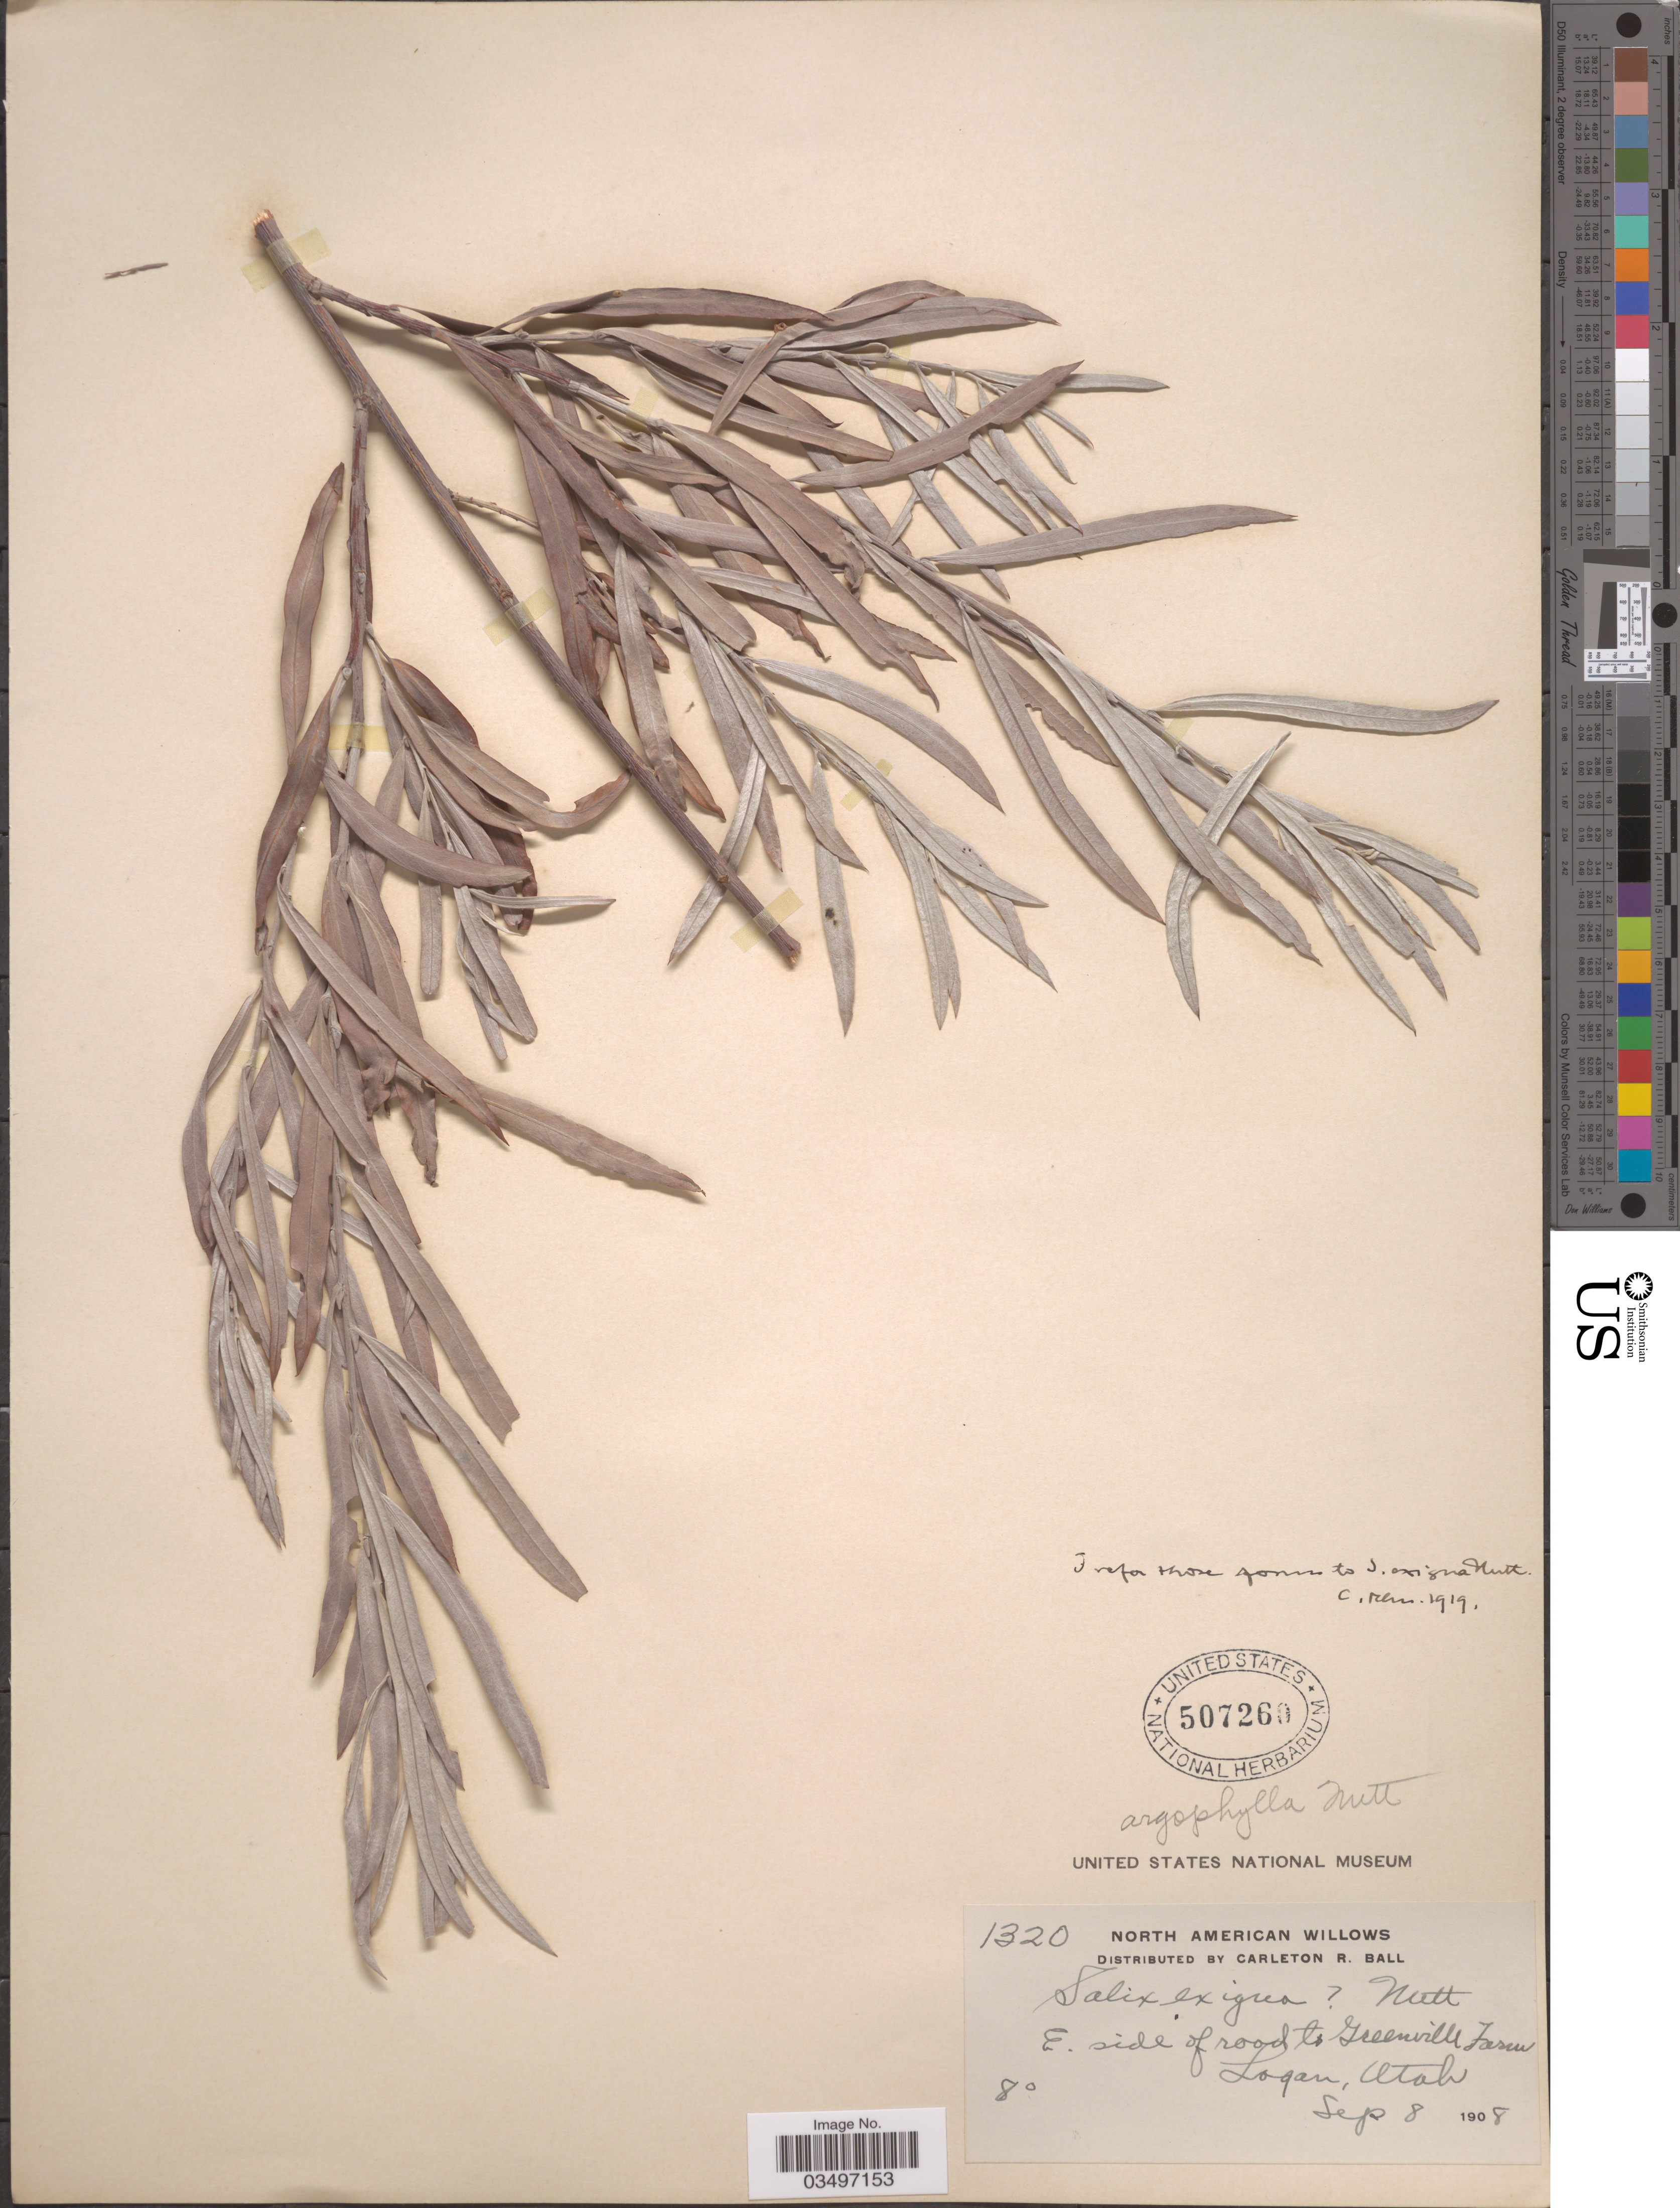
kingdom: Plantae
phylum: Tracheophyta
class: Magnoliopsida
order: Malpighiales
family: Salicaceae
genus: Salix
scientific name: Salix exigua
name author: Nutt.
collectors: C. R. Ball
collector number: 1320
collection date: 1908-09-08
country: United States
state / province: Utah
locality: E. side of road to Greenville Farm. Logan.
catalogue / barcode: US 507260